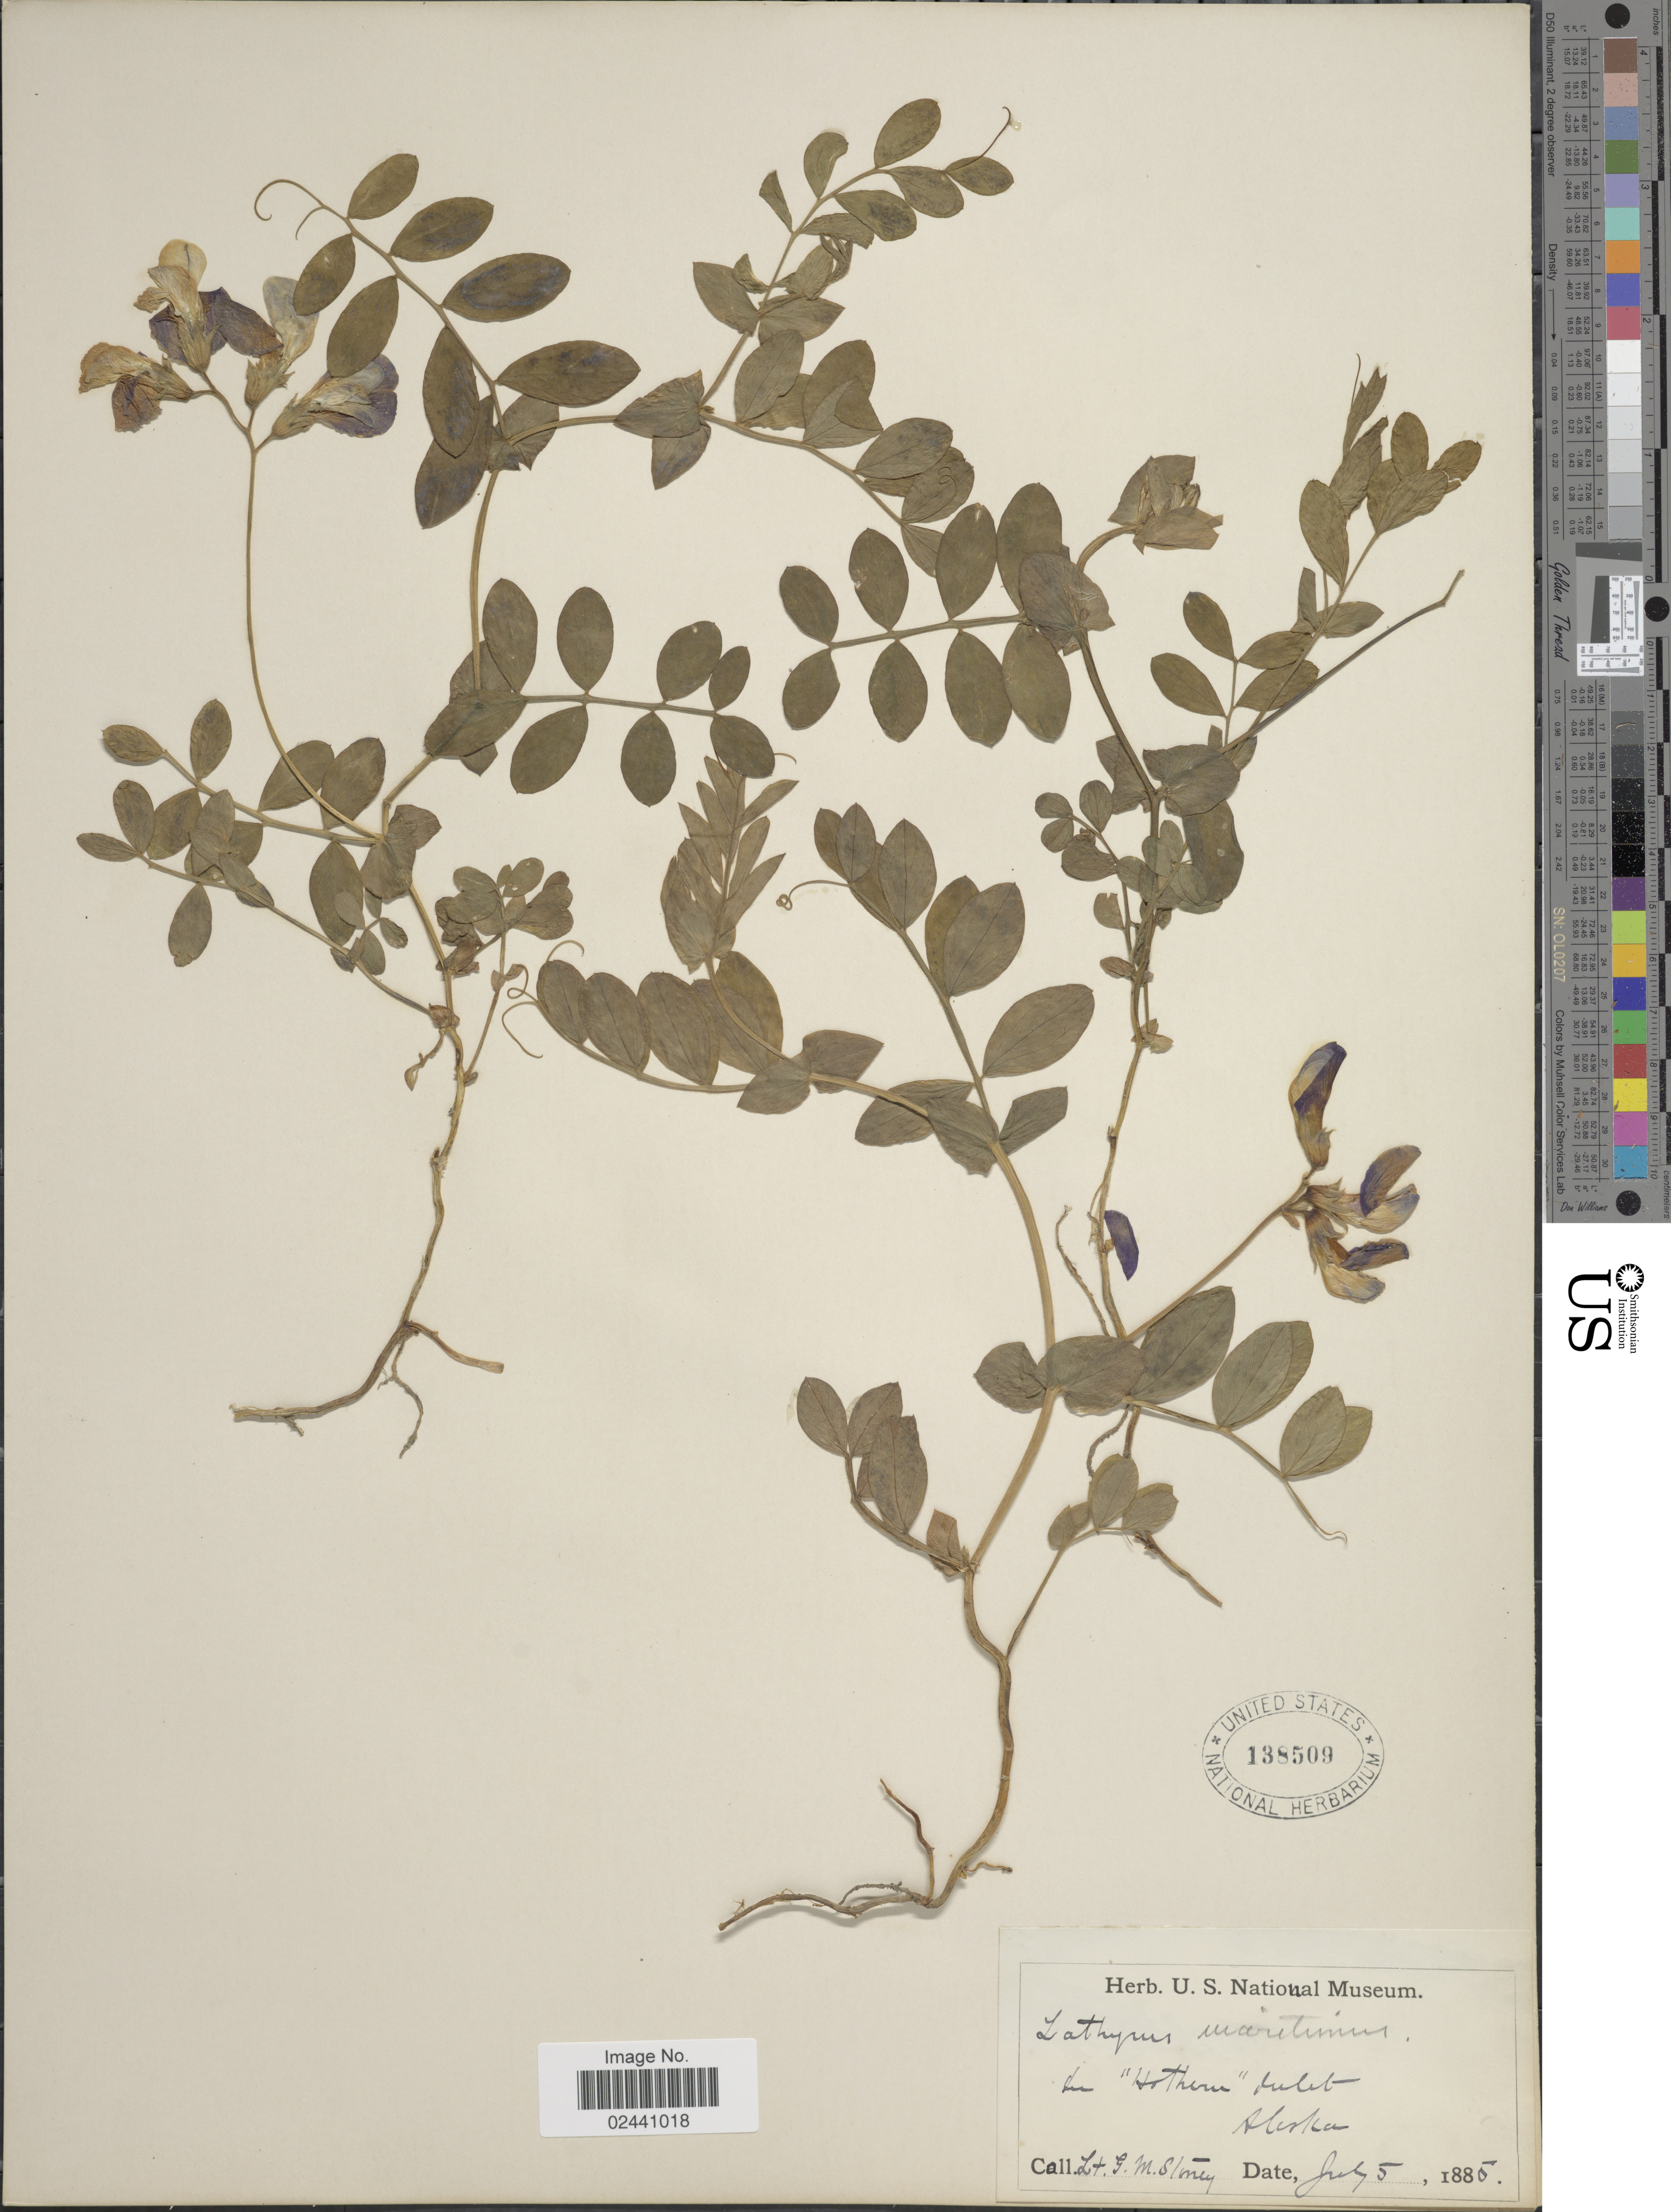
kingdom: Plantae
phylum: Tracheophyta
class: Magnoliopsida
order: Fabales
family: Fabaceae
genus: Lathyrus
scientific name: Lathyrus maritimus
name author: Torr.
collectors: G. Stoney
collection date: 1885-07-05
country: United States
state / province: Alaska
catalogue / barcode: US 138509